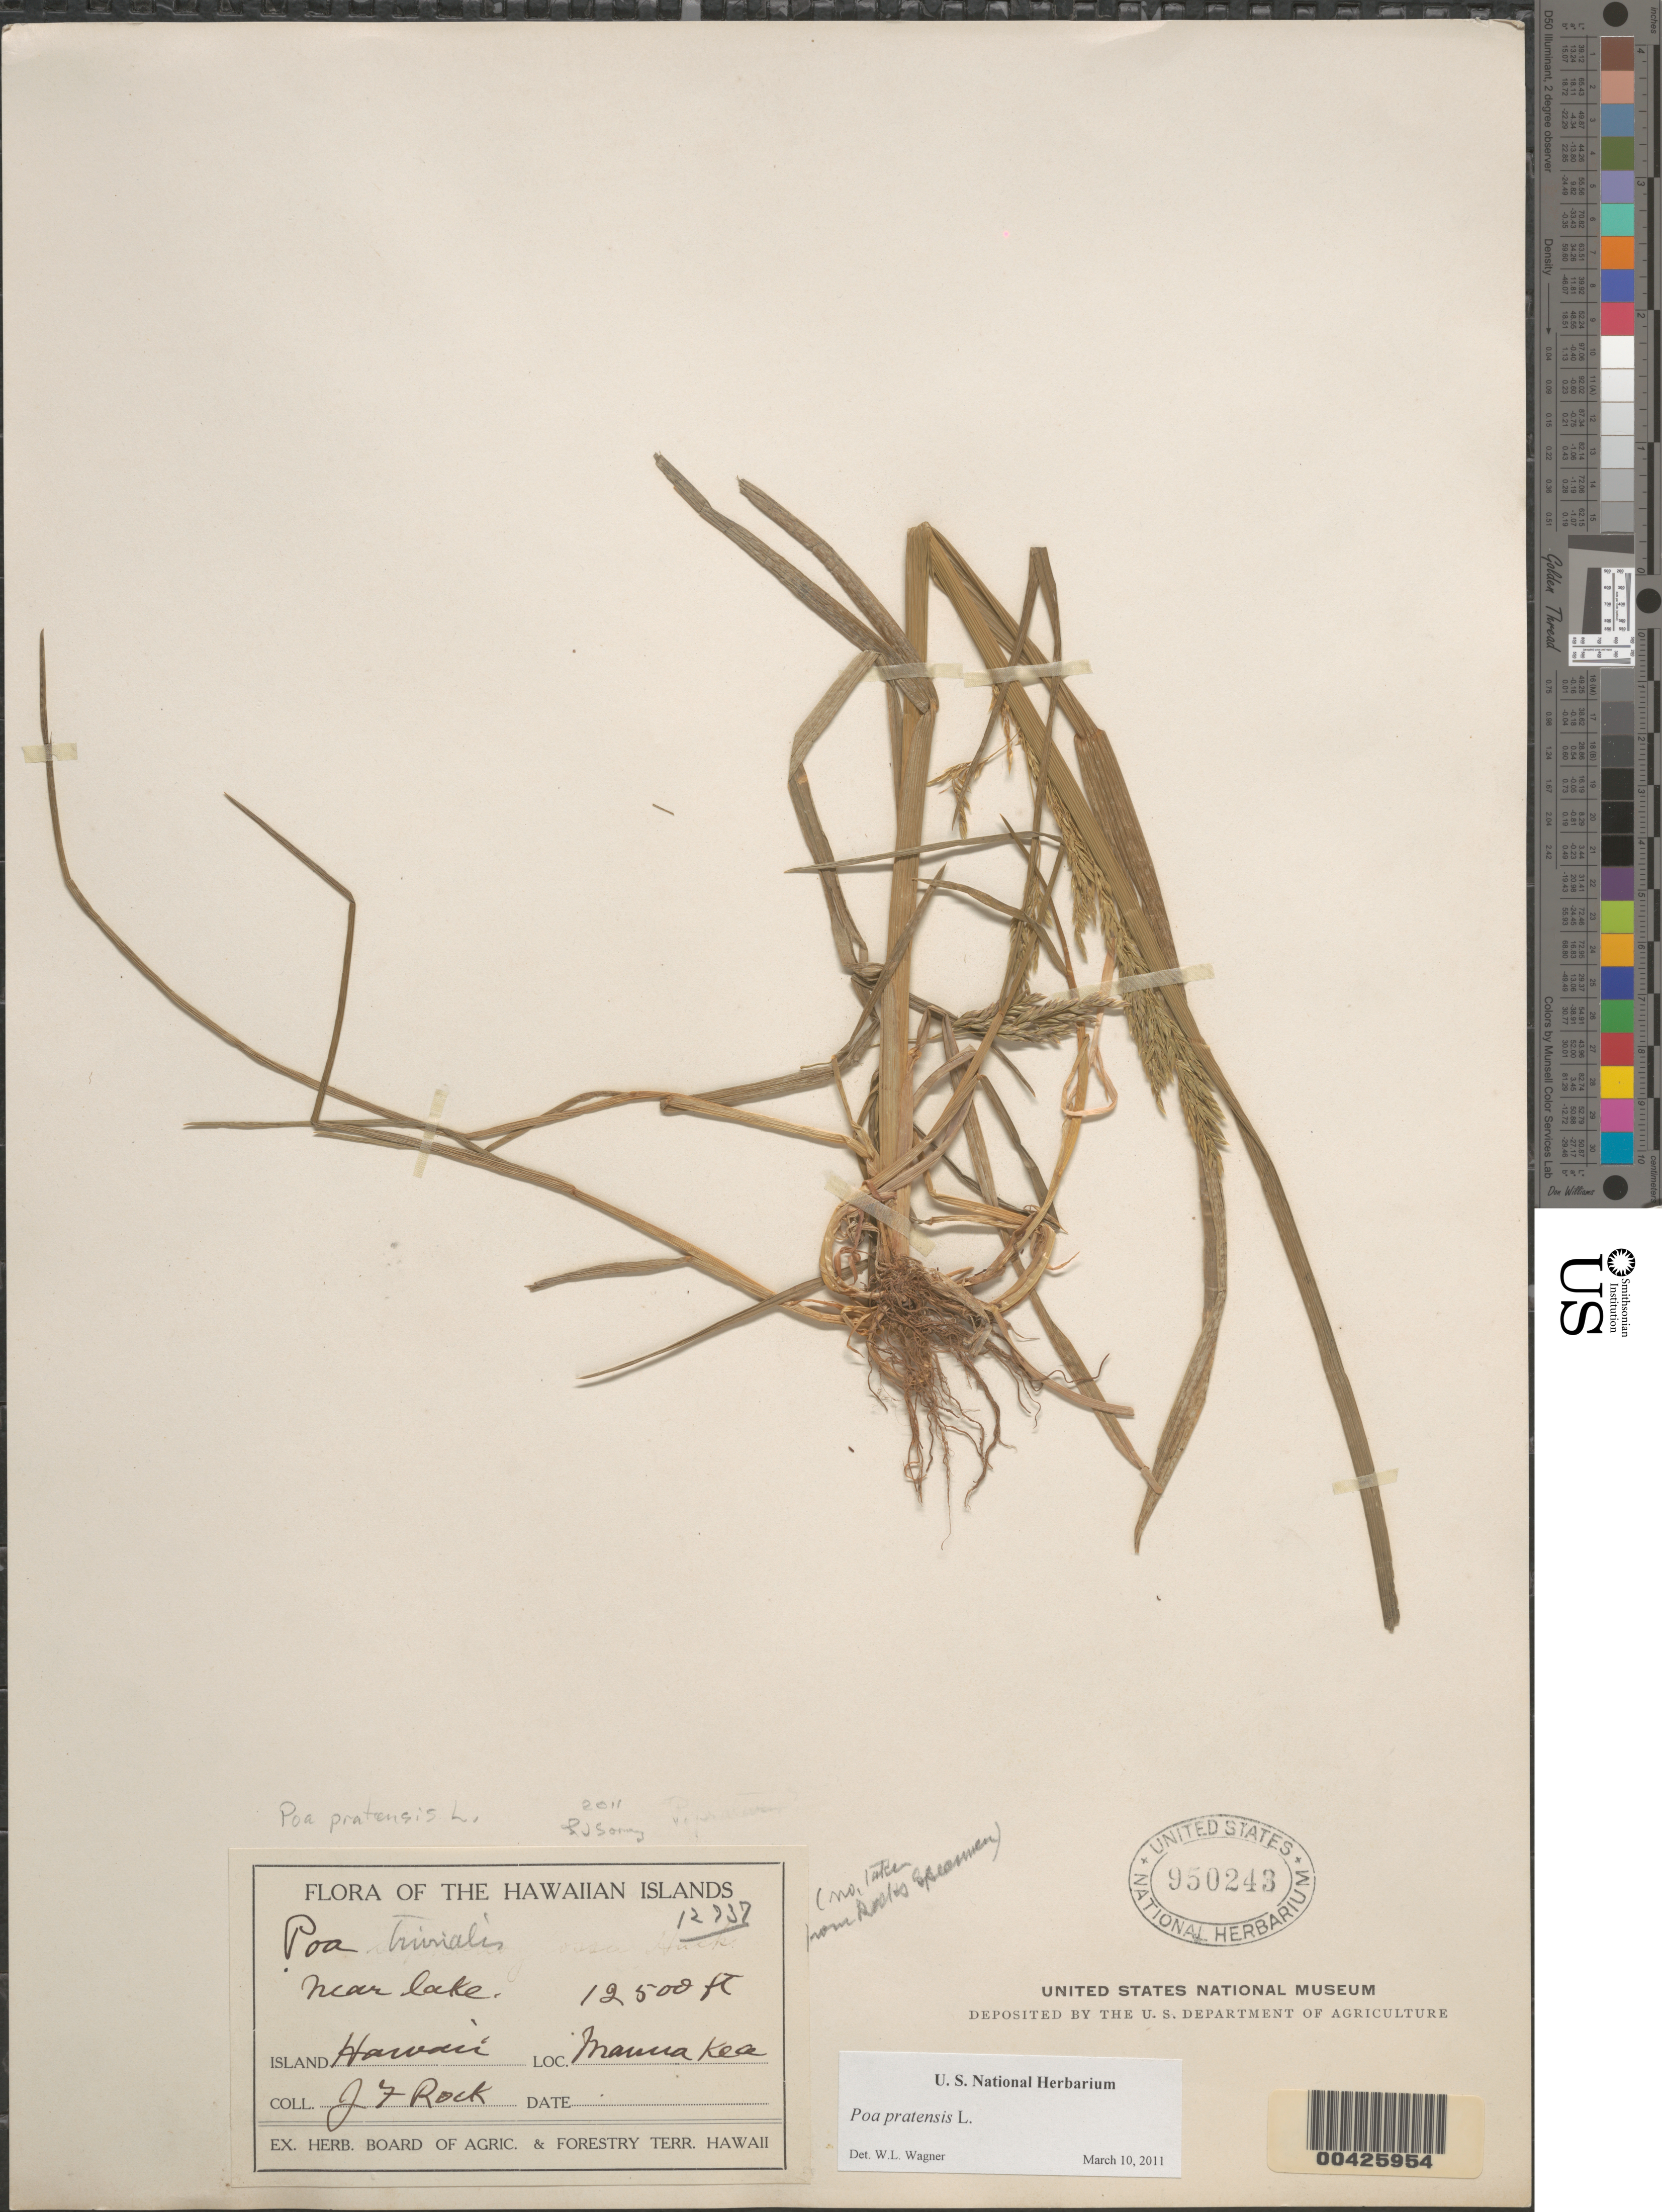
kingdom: Plantae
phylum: Tracheophyta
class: Liliopsida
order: Poales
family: Poaceae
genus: Poa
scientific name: Poa pratensis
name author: L.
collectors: J. F. Rock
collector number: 12737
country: United States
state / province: Hawaii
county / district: Hawaii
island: Hawaii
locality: Mauna Kea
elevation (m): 3810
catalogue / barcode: US 950243